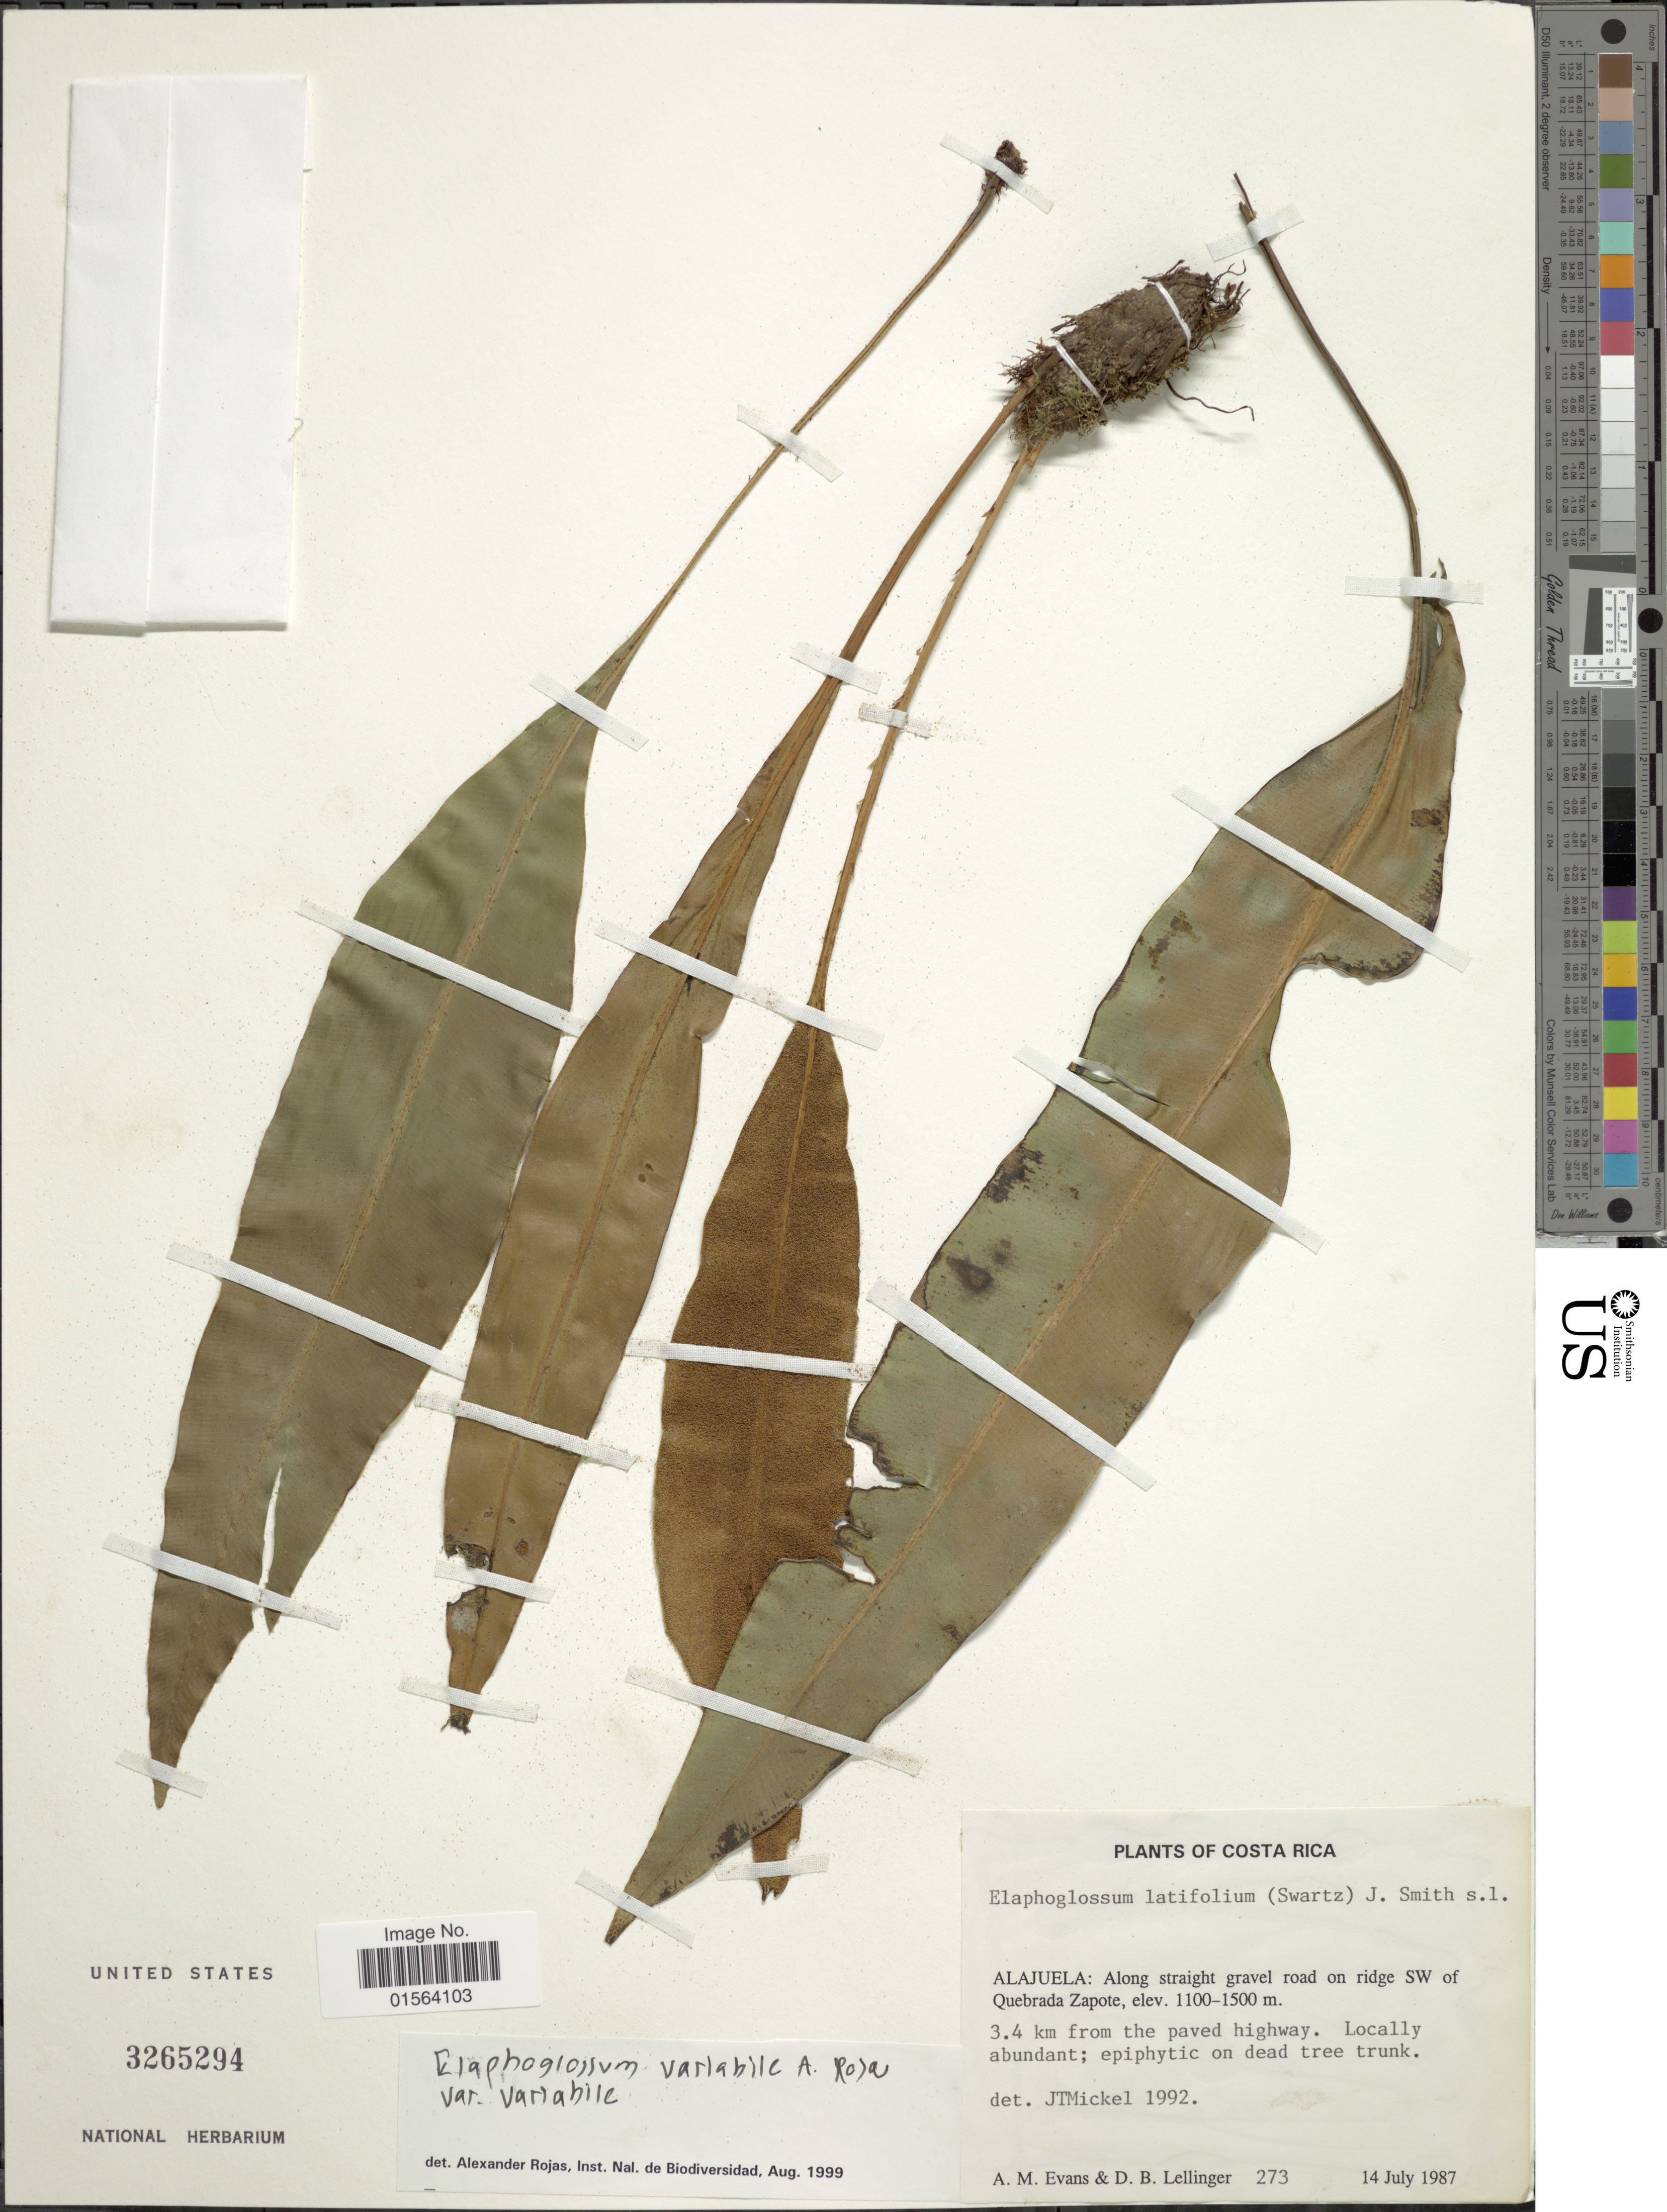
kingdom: Plantae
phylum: Tracheophyta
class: Polypodiopsida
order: Polypodiales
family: Dryopteridaceae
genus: Elaphoglossum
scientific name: Elaphoglossum latifolium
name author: (Sw.) J. Sm.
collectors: A. M. Evans & D. B. Lellinger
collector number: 273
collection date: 1987-07-14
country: Costa Rica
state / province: Alajuela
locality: Alajuela: along straight gravel on ridge SW of Quebrada Zapote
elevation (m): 1100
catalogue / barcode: US 3265294